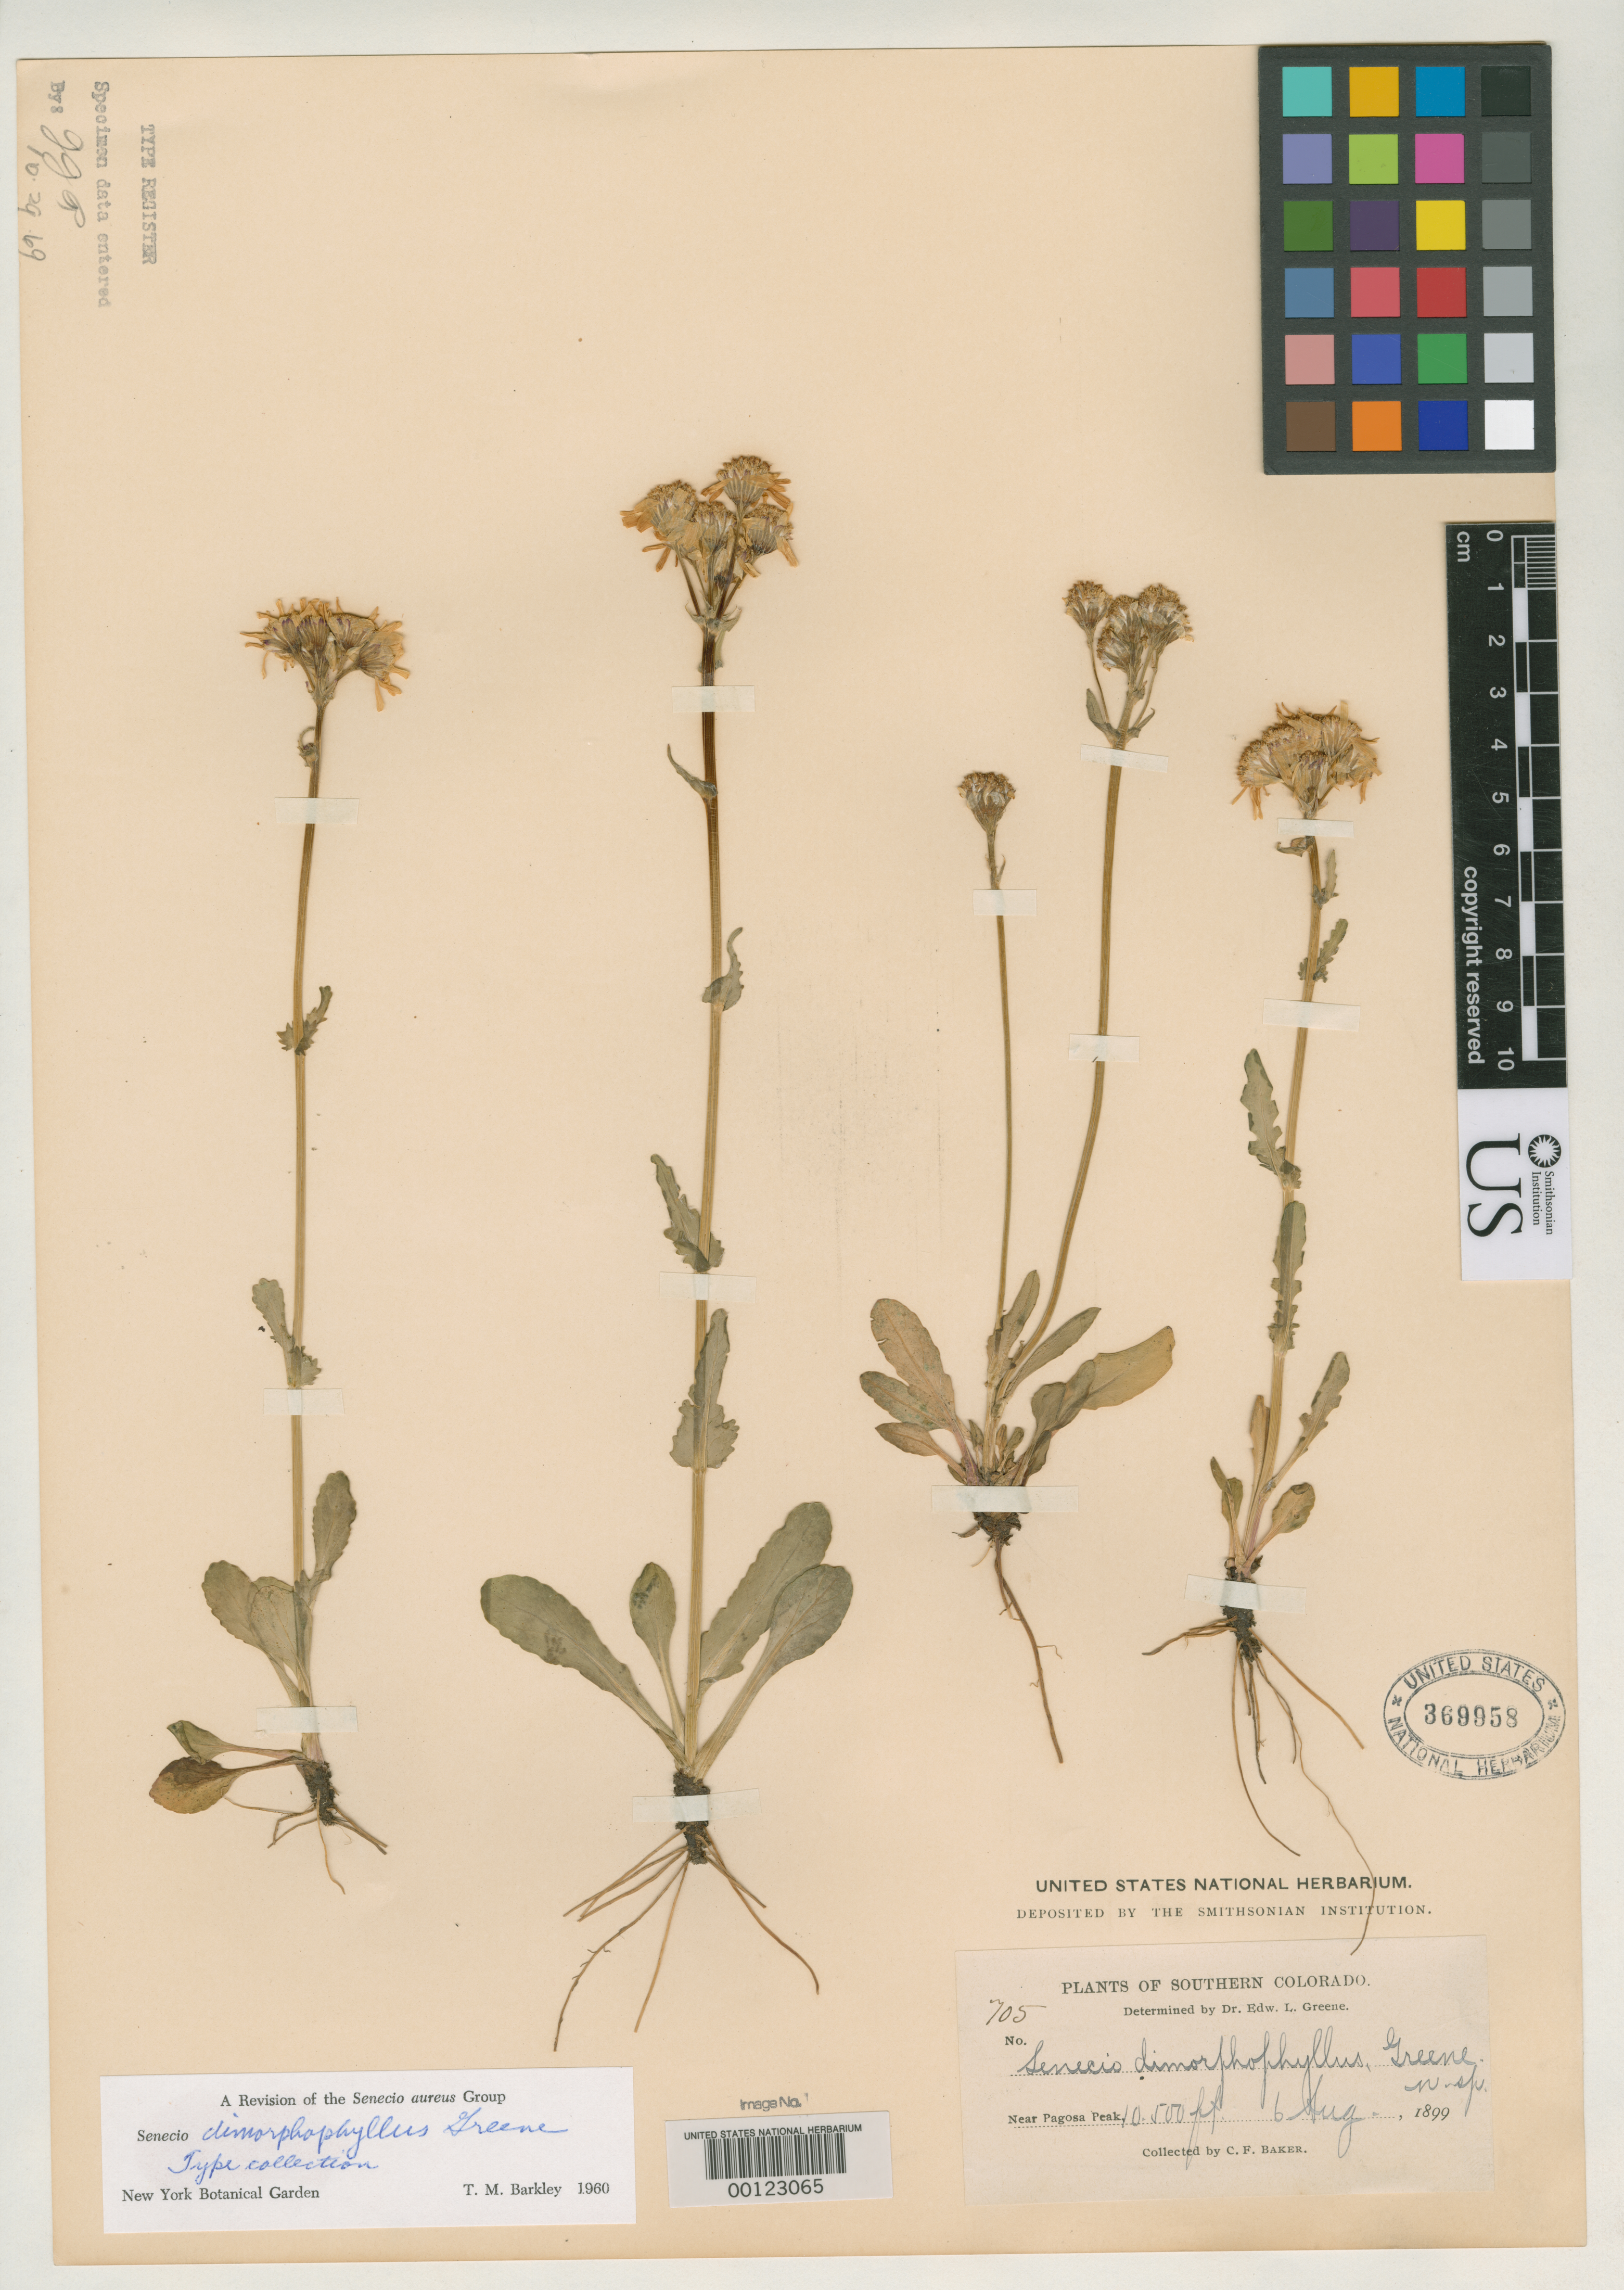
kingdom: Plantae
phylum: Tracheophyta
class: Magnoliopsida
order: Asterales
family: Asteraceae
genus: Senecio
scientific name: Senecio dimorphophyllus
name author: Greene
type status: Isotype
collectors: C. F. Baker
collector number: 705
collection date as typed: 06 Aug 1899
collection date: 1899-08-06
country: United States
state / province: Colorado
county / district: Mineral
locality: Pagosa Peak, San Juan Mountains.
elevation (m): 3200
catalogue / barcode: US 369958